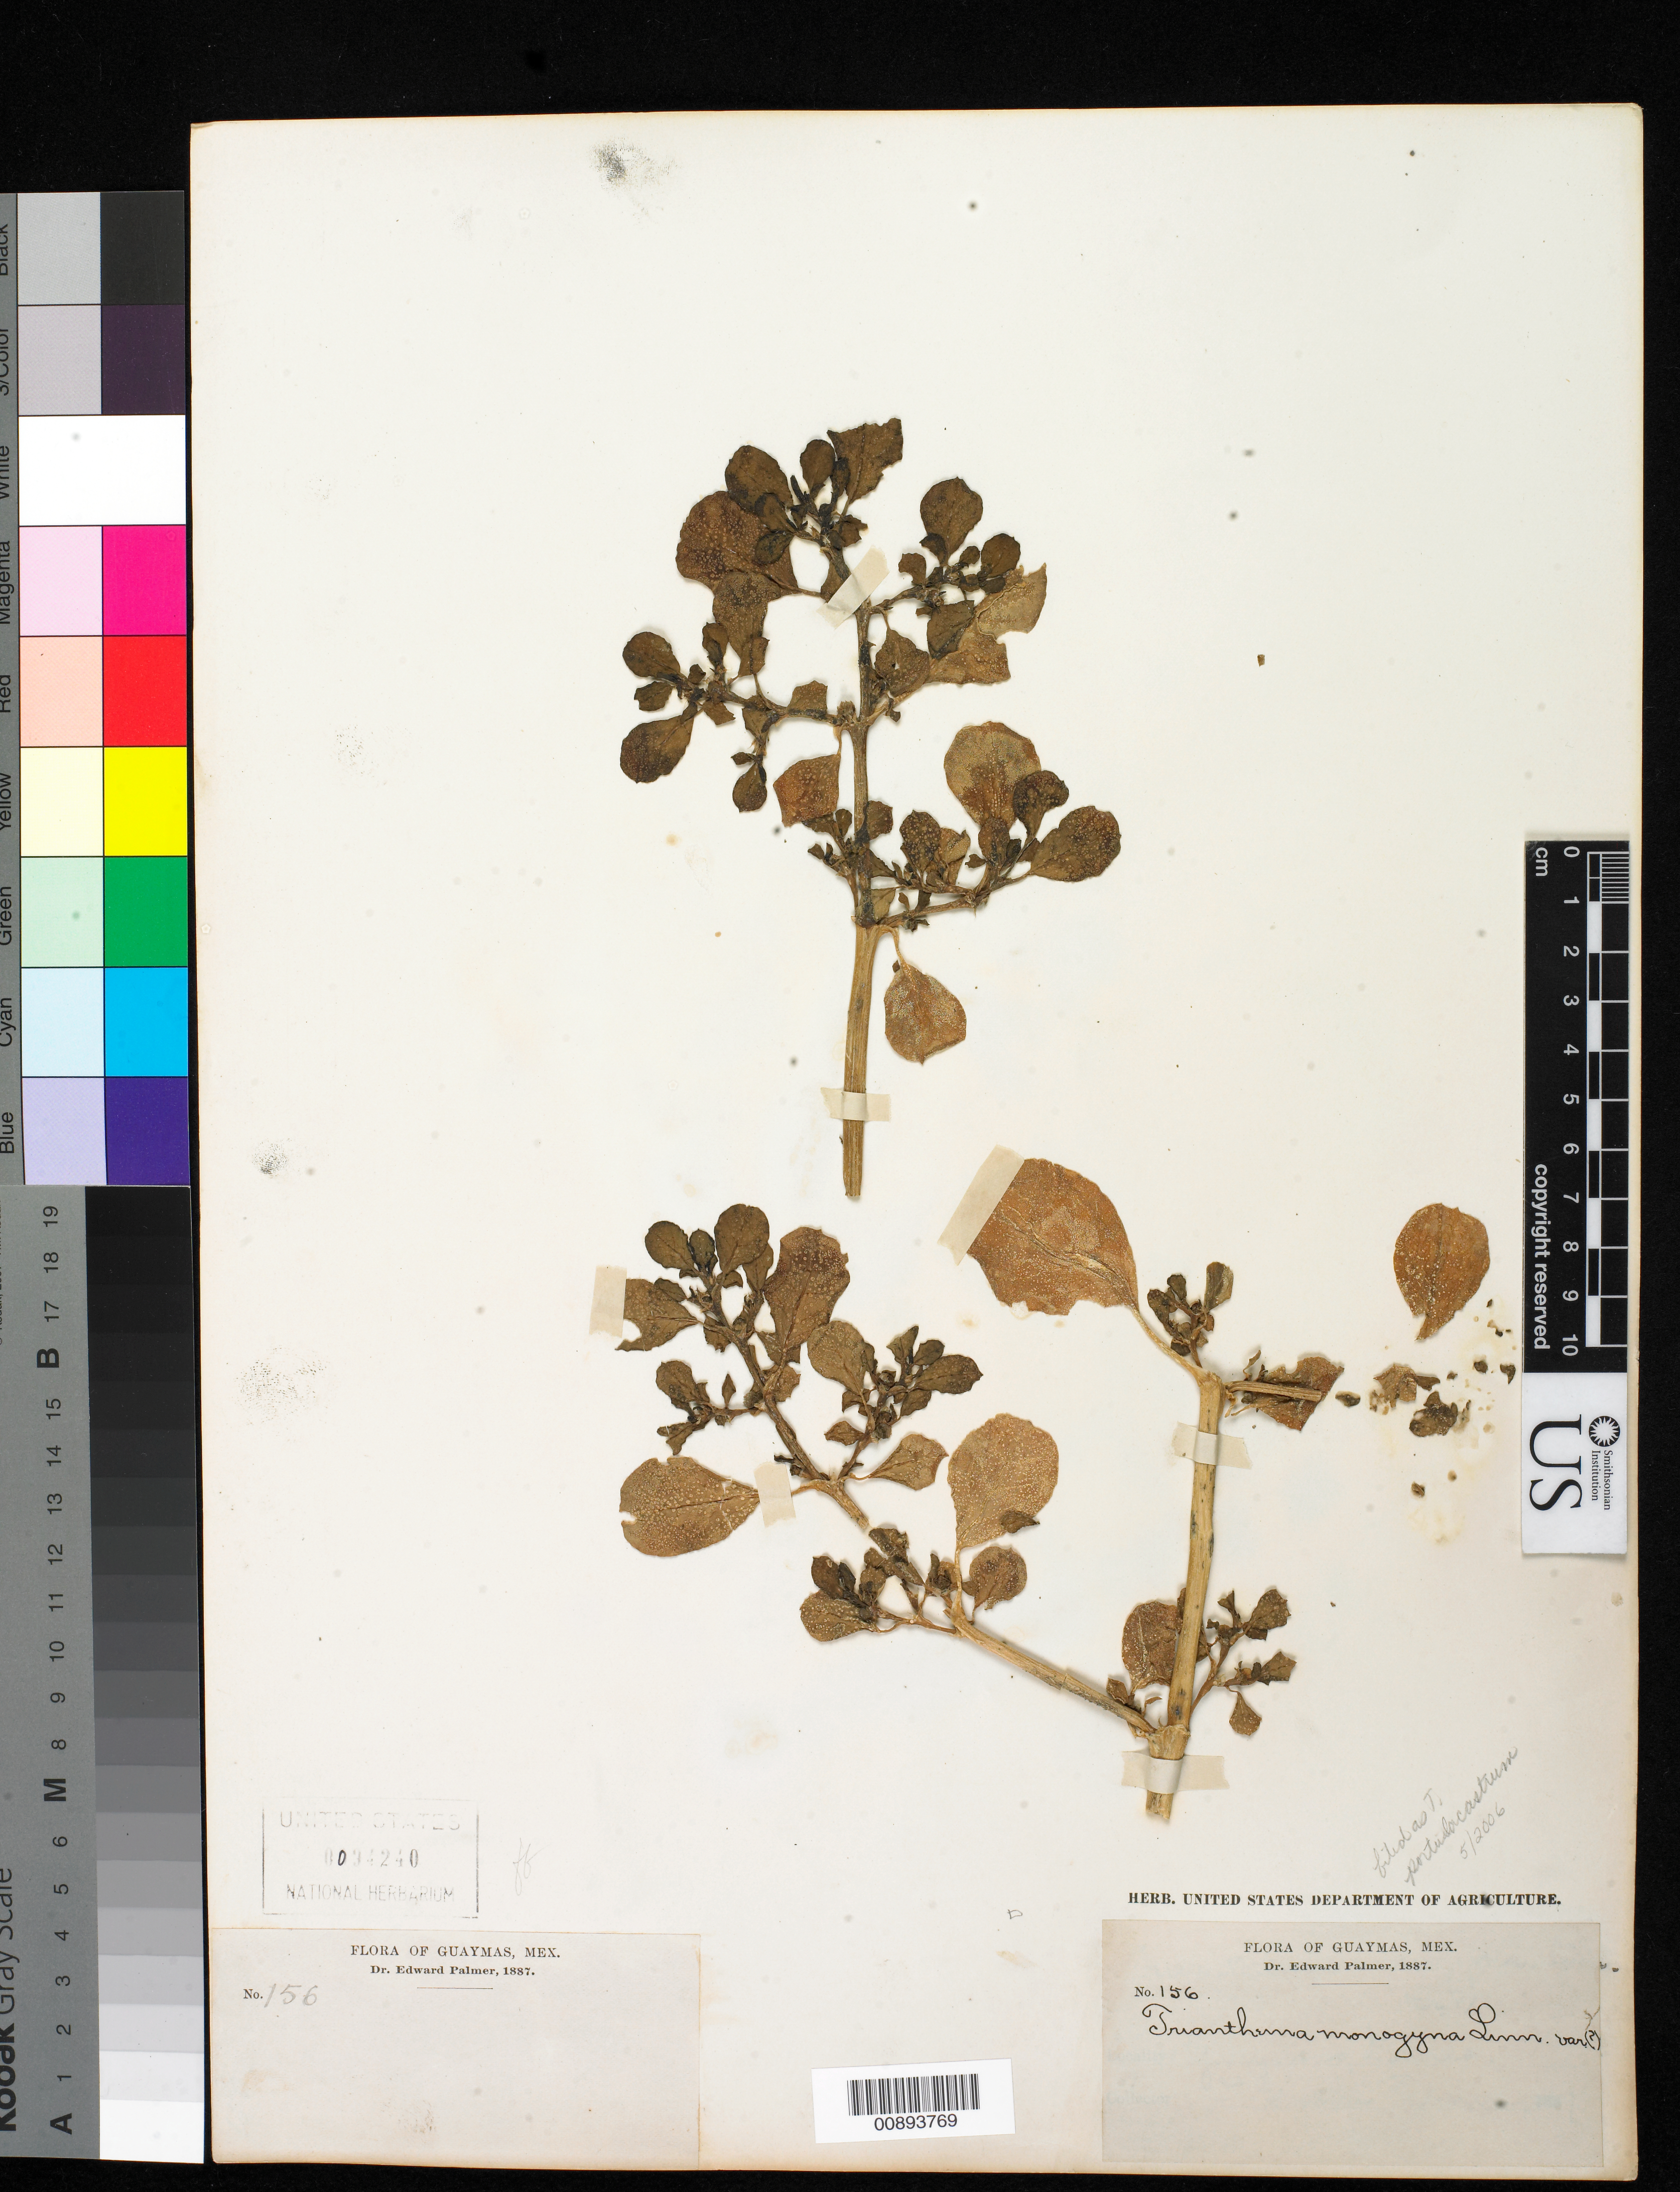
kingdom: Plantae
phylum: Tracheophyta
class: Magnoliopsida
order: Caryophyllales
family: Aizoaceae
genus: Trianthema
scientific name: Trianthema portulacastrum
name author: L.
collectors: E. Palmer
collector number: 156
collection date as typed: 1887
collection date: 1887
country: Mexico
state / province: Sonora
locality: Guaymas, Sonora.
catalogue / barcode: US 94240